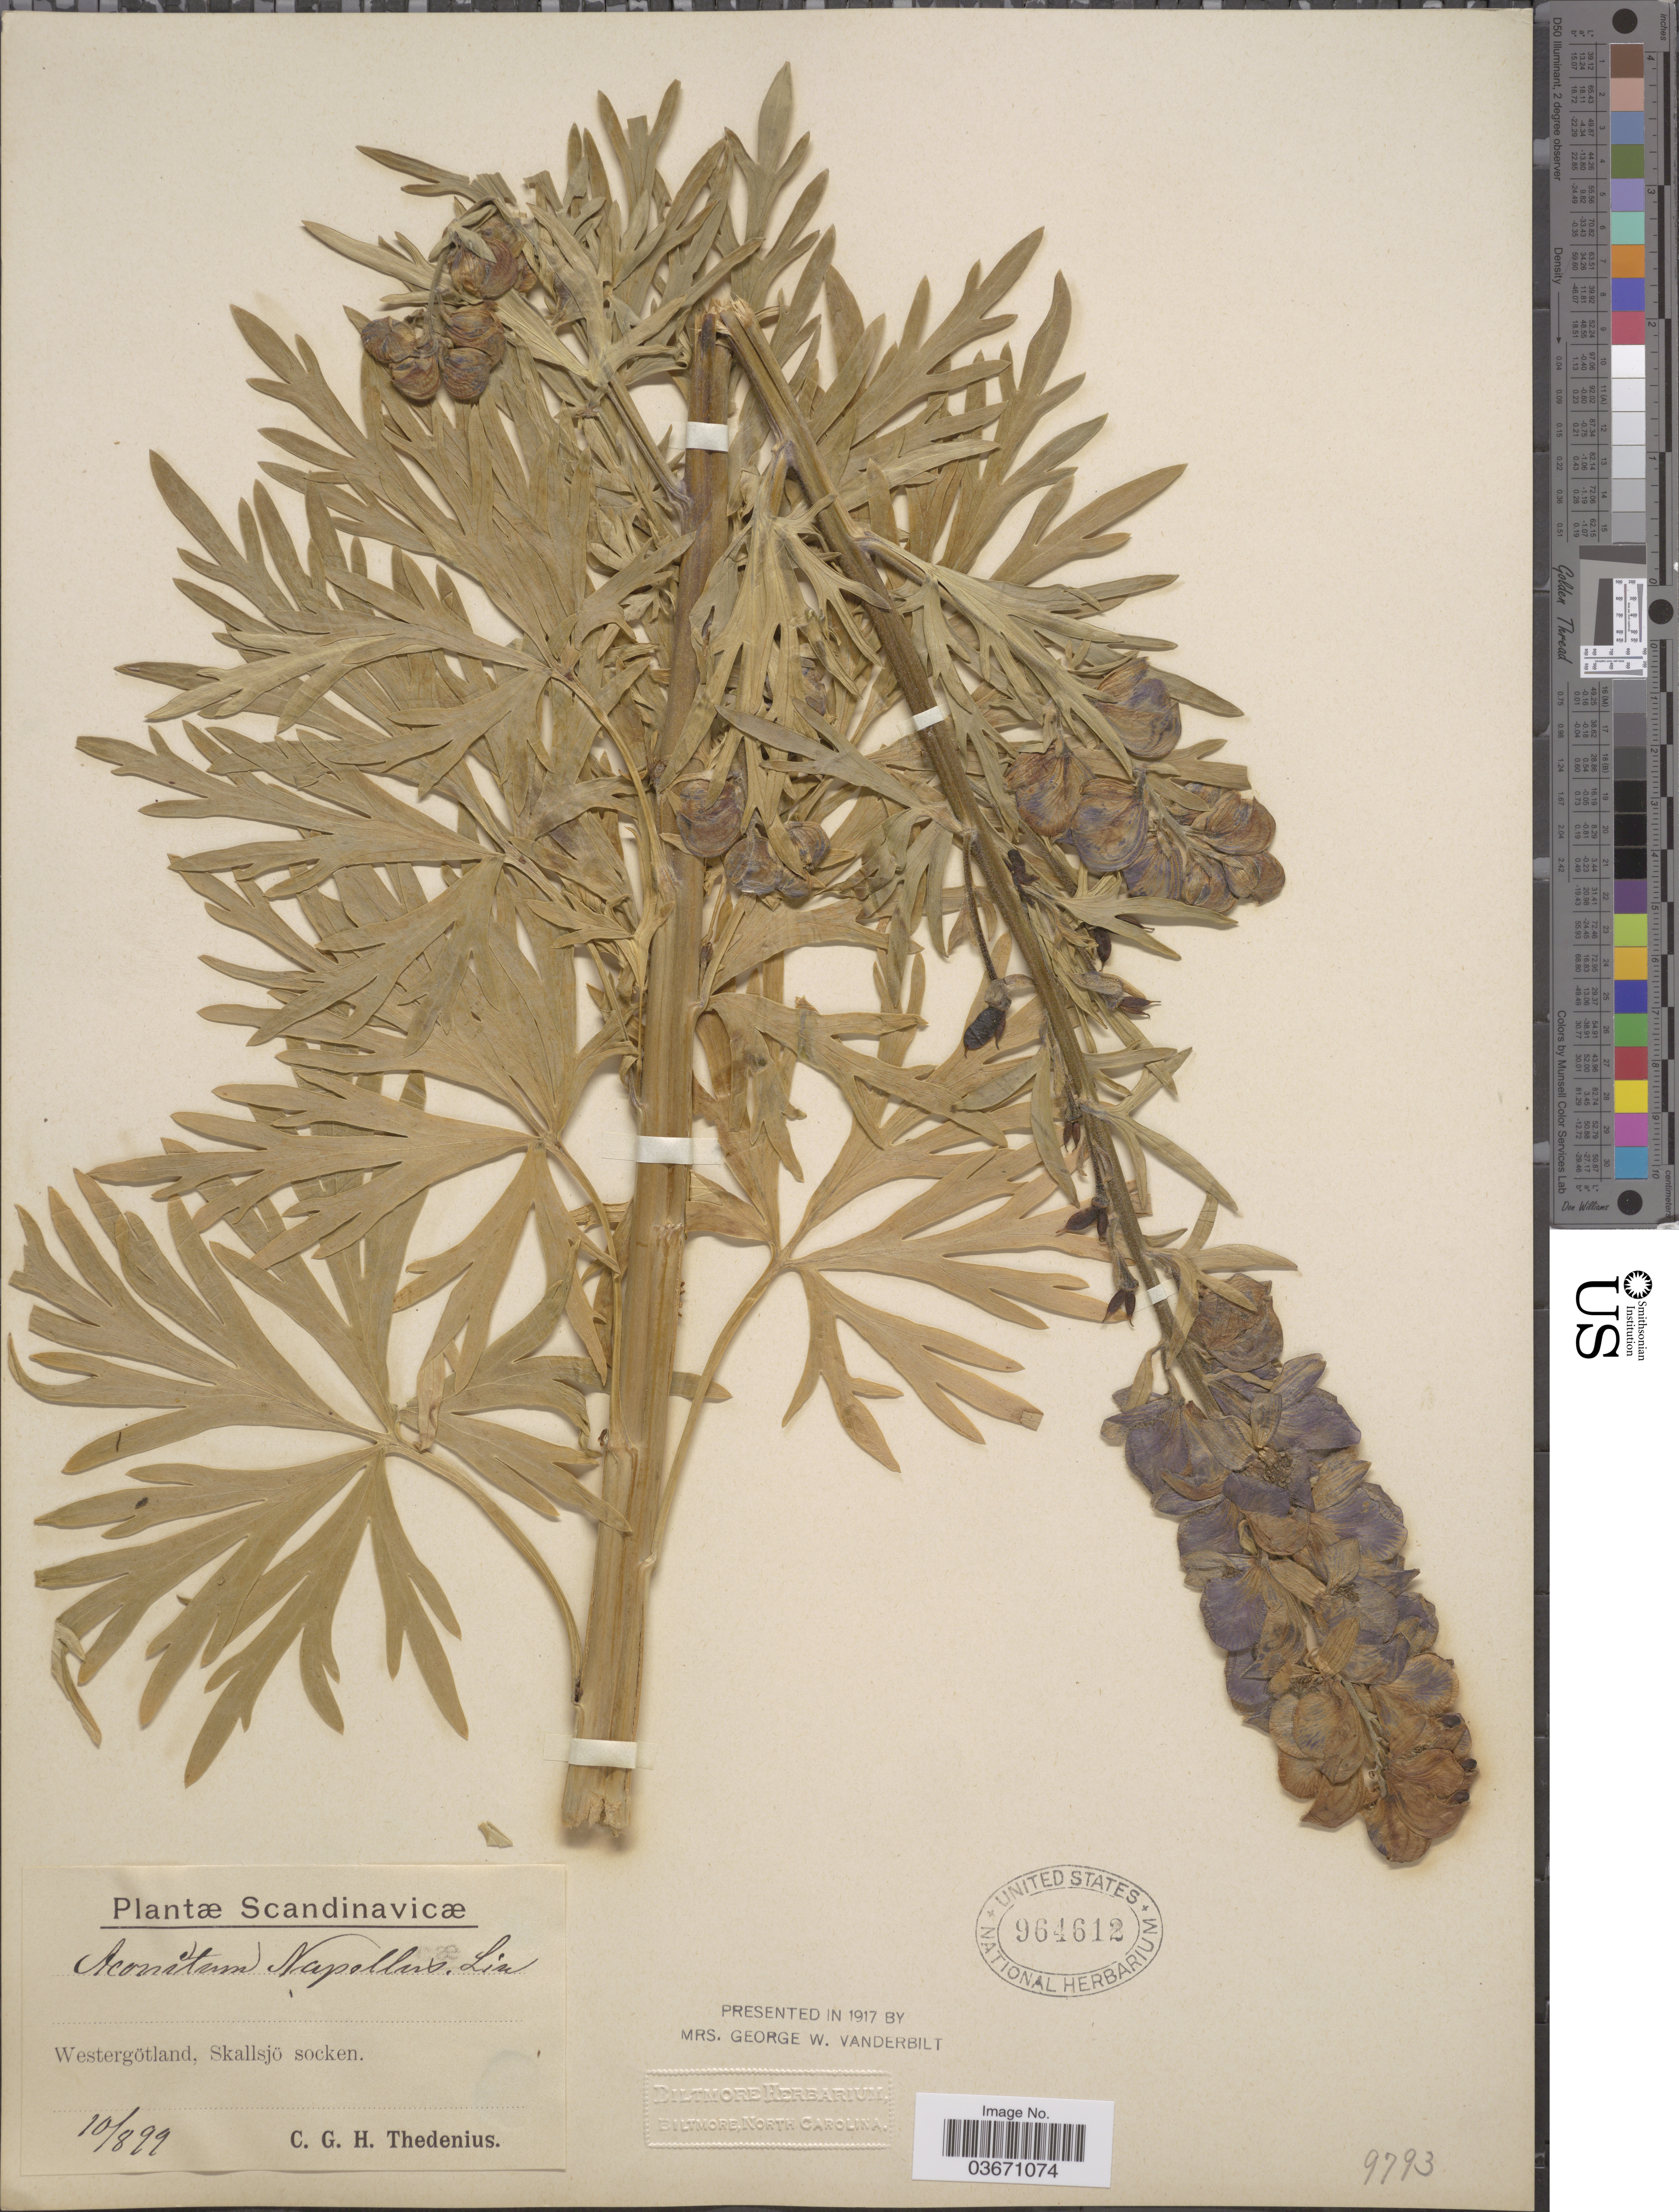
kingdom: Plantae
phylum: Tracheophyta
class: Magnoliopsida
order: Ranunculales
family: Ranunculaceae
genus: Aconitum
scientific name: Aconitum napellus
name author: L.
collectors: C. Thedenius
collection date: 1899-08-10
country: Sweden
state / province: Västra Götaland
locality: Scandinavicæ. Westergötland, Skallsjö socken.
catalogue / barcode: US 964612